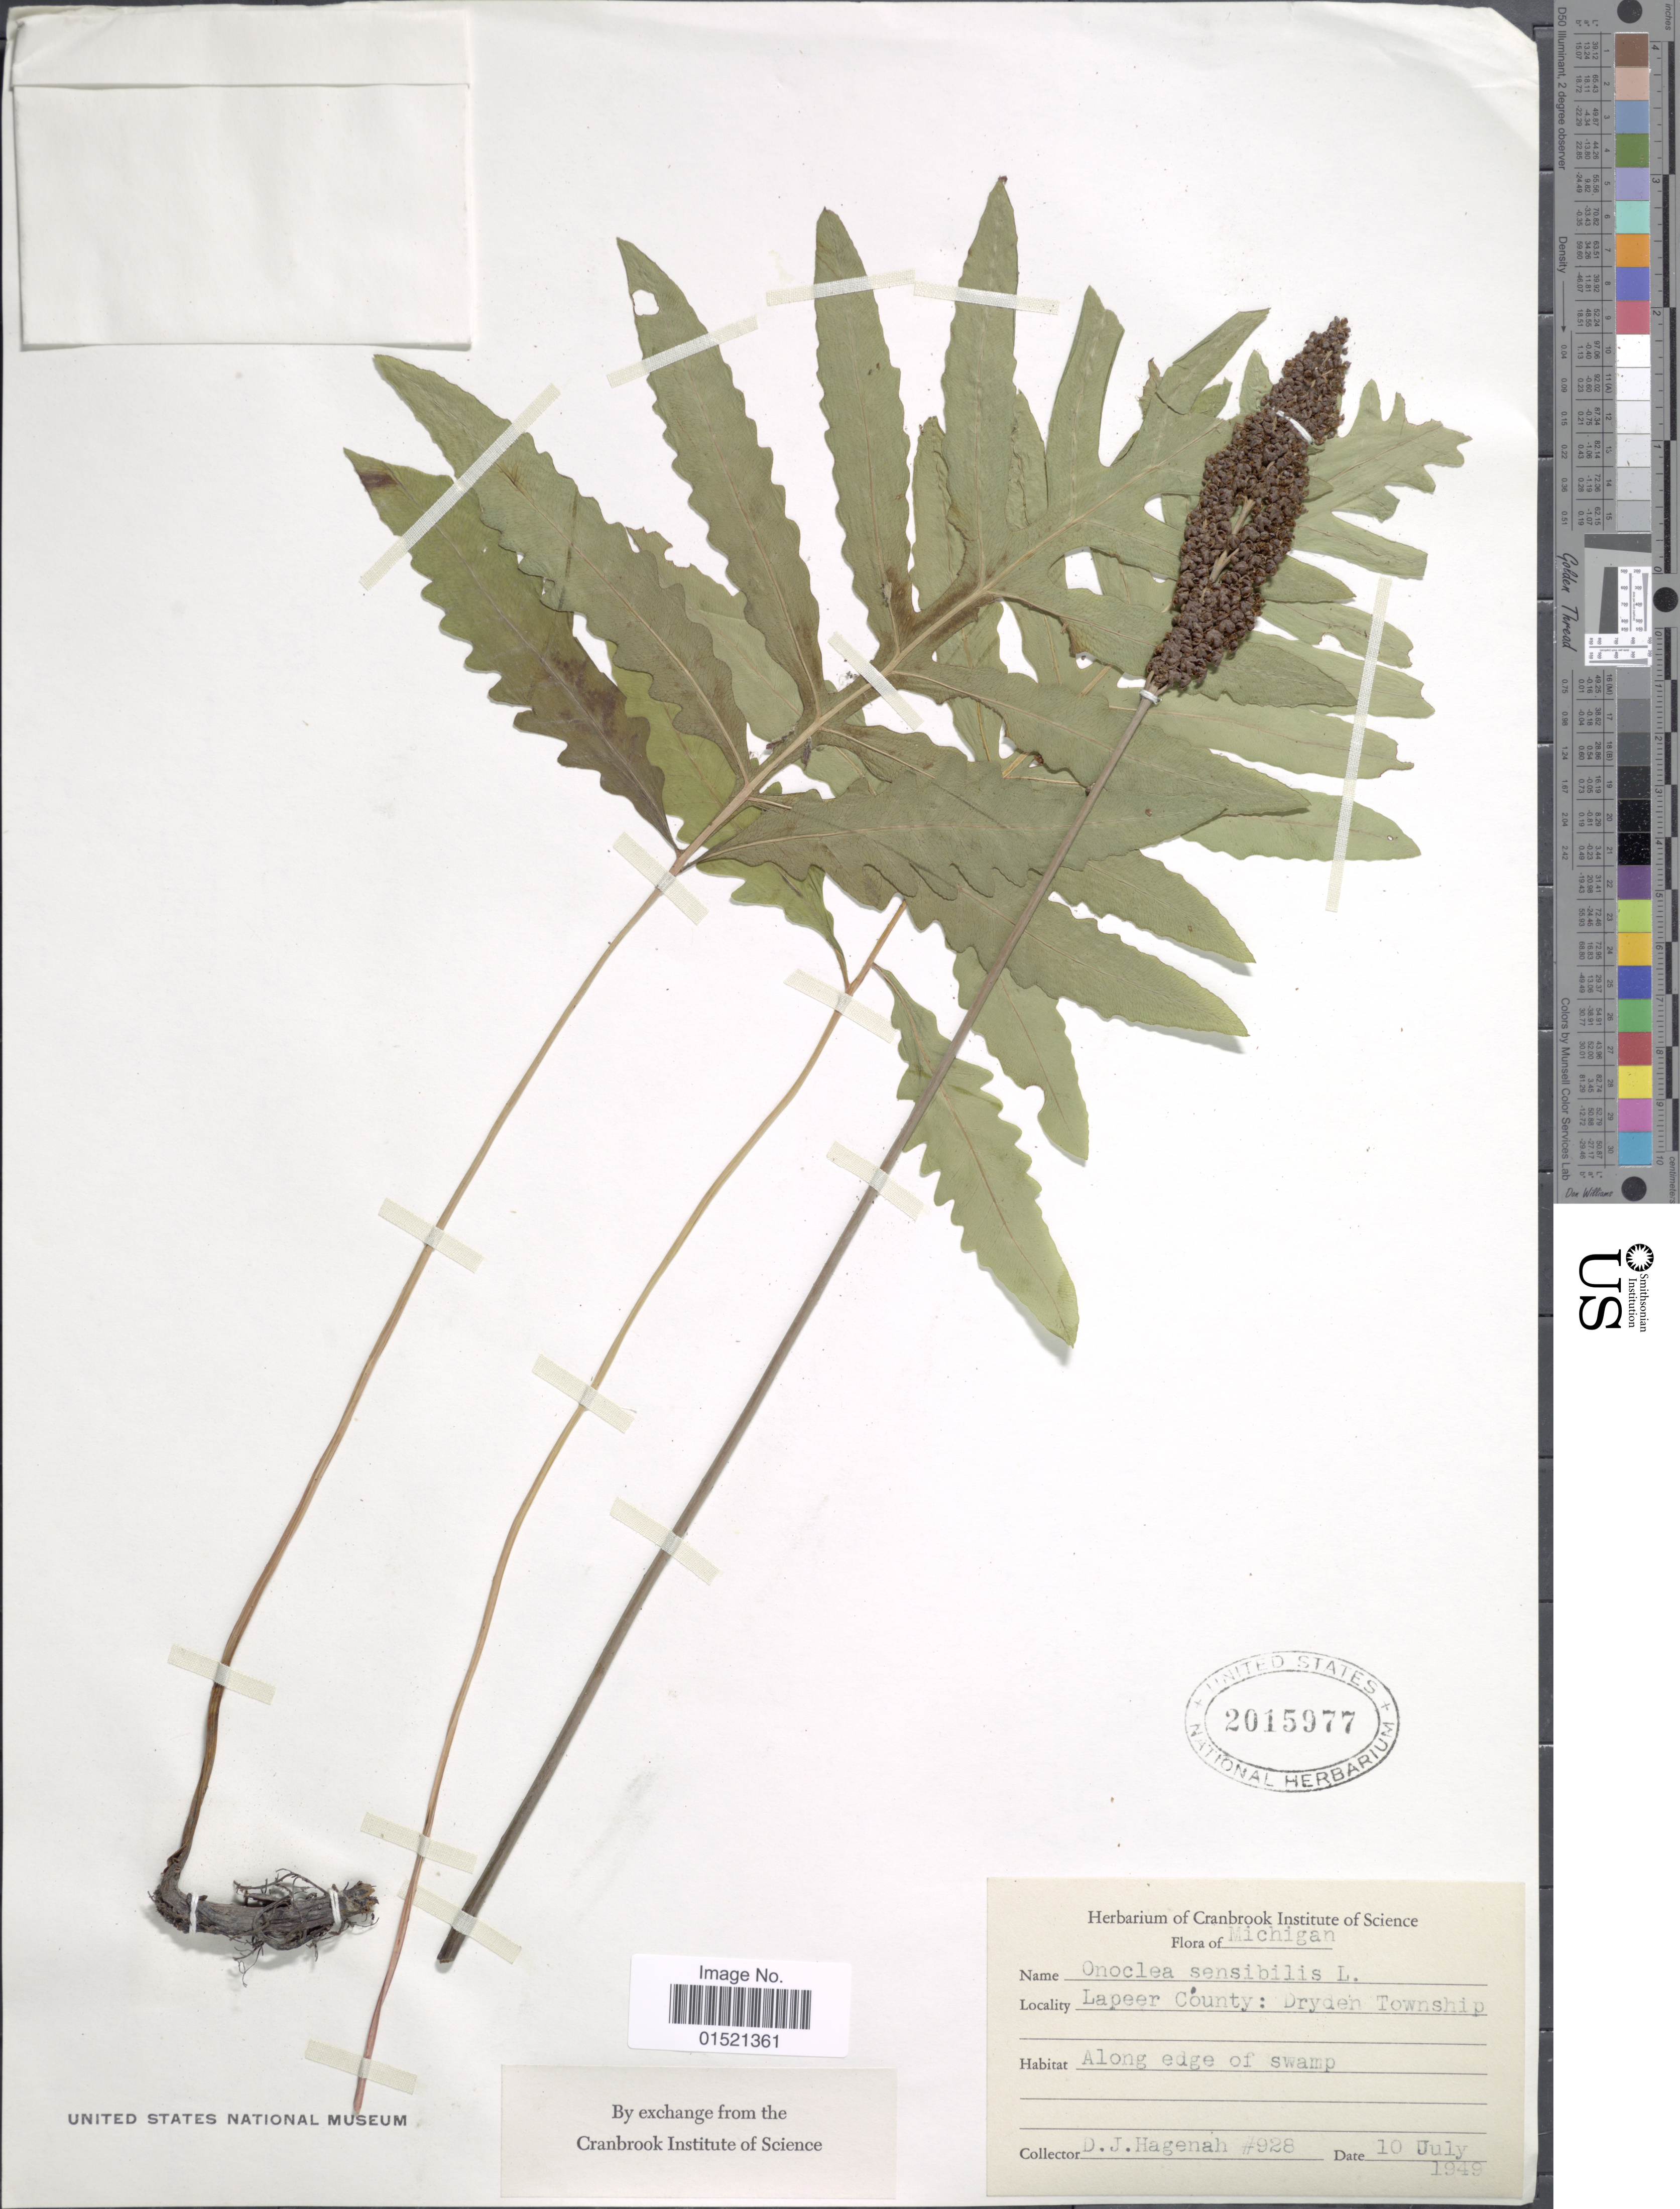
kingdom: Plantae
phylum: Tracheophyta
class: Polypodiopsida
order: Polypodiales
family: Onocleaceae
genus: Onoclea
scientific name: Onoclea sensibilis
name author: L.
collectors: D. Hagenah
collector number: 928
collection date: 1949-07-10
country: United States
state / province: Michigan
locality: Lapeer County: Dryden Township. Along edge of swamp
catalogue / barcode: US 2015977